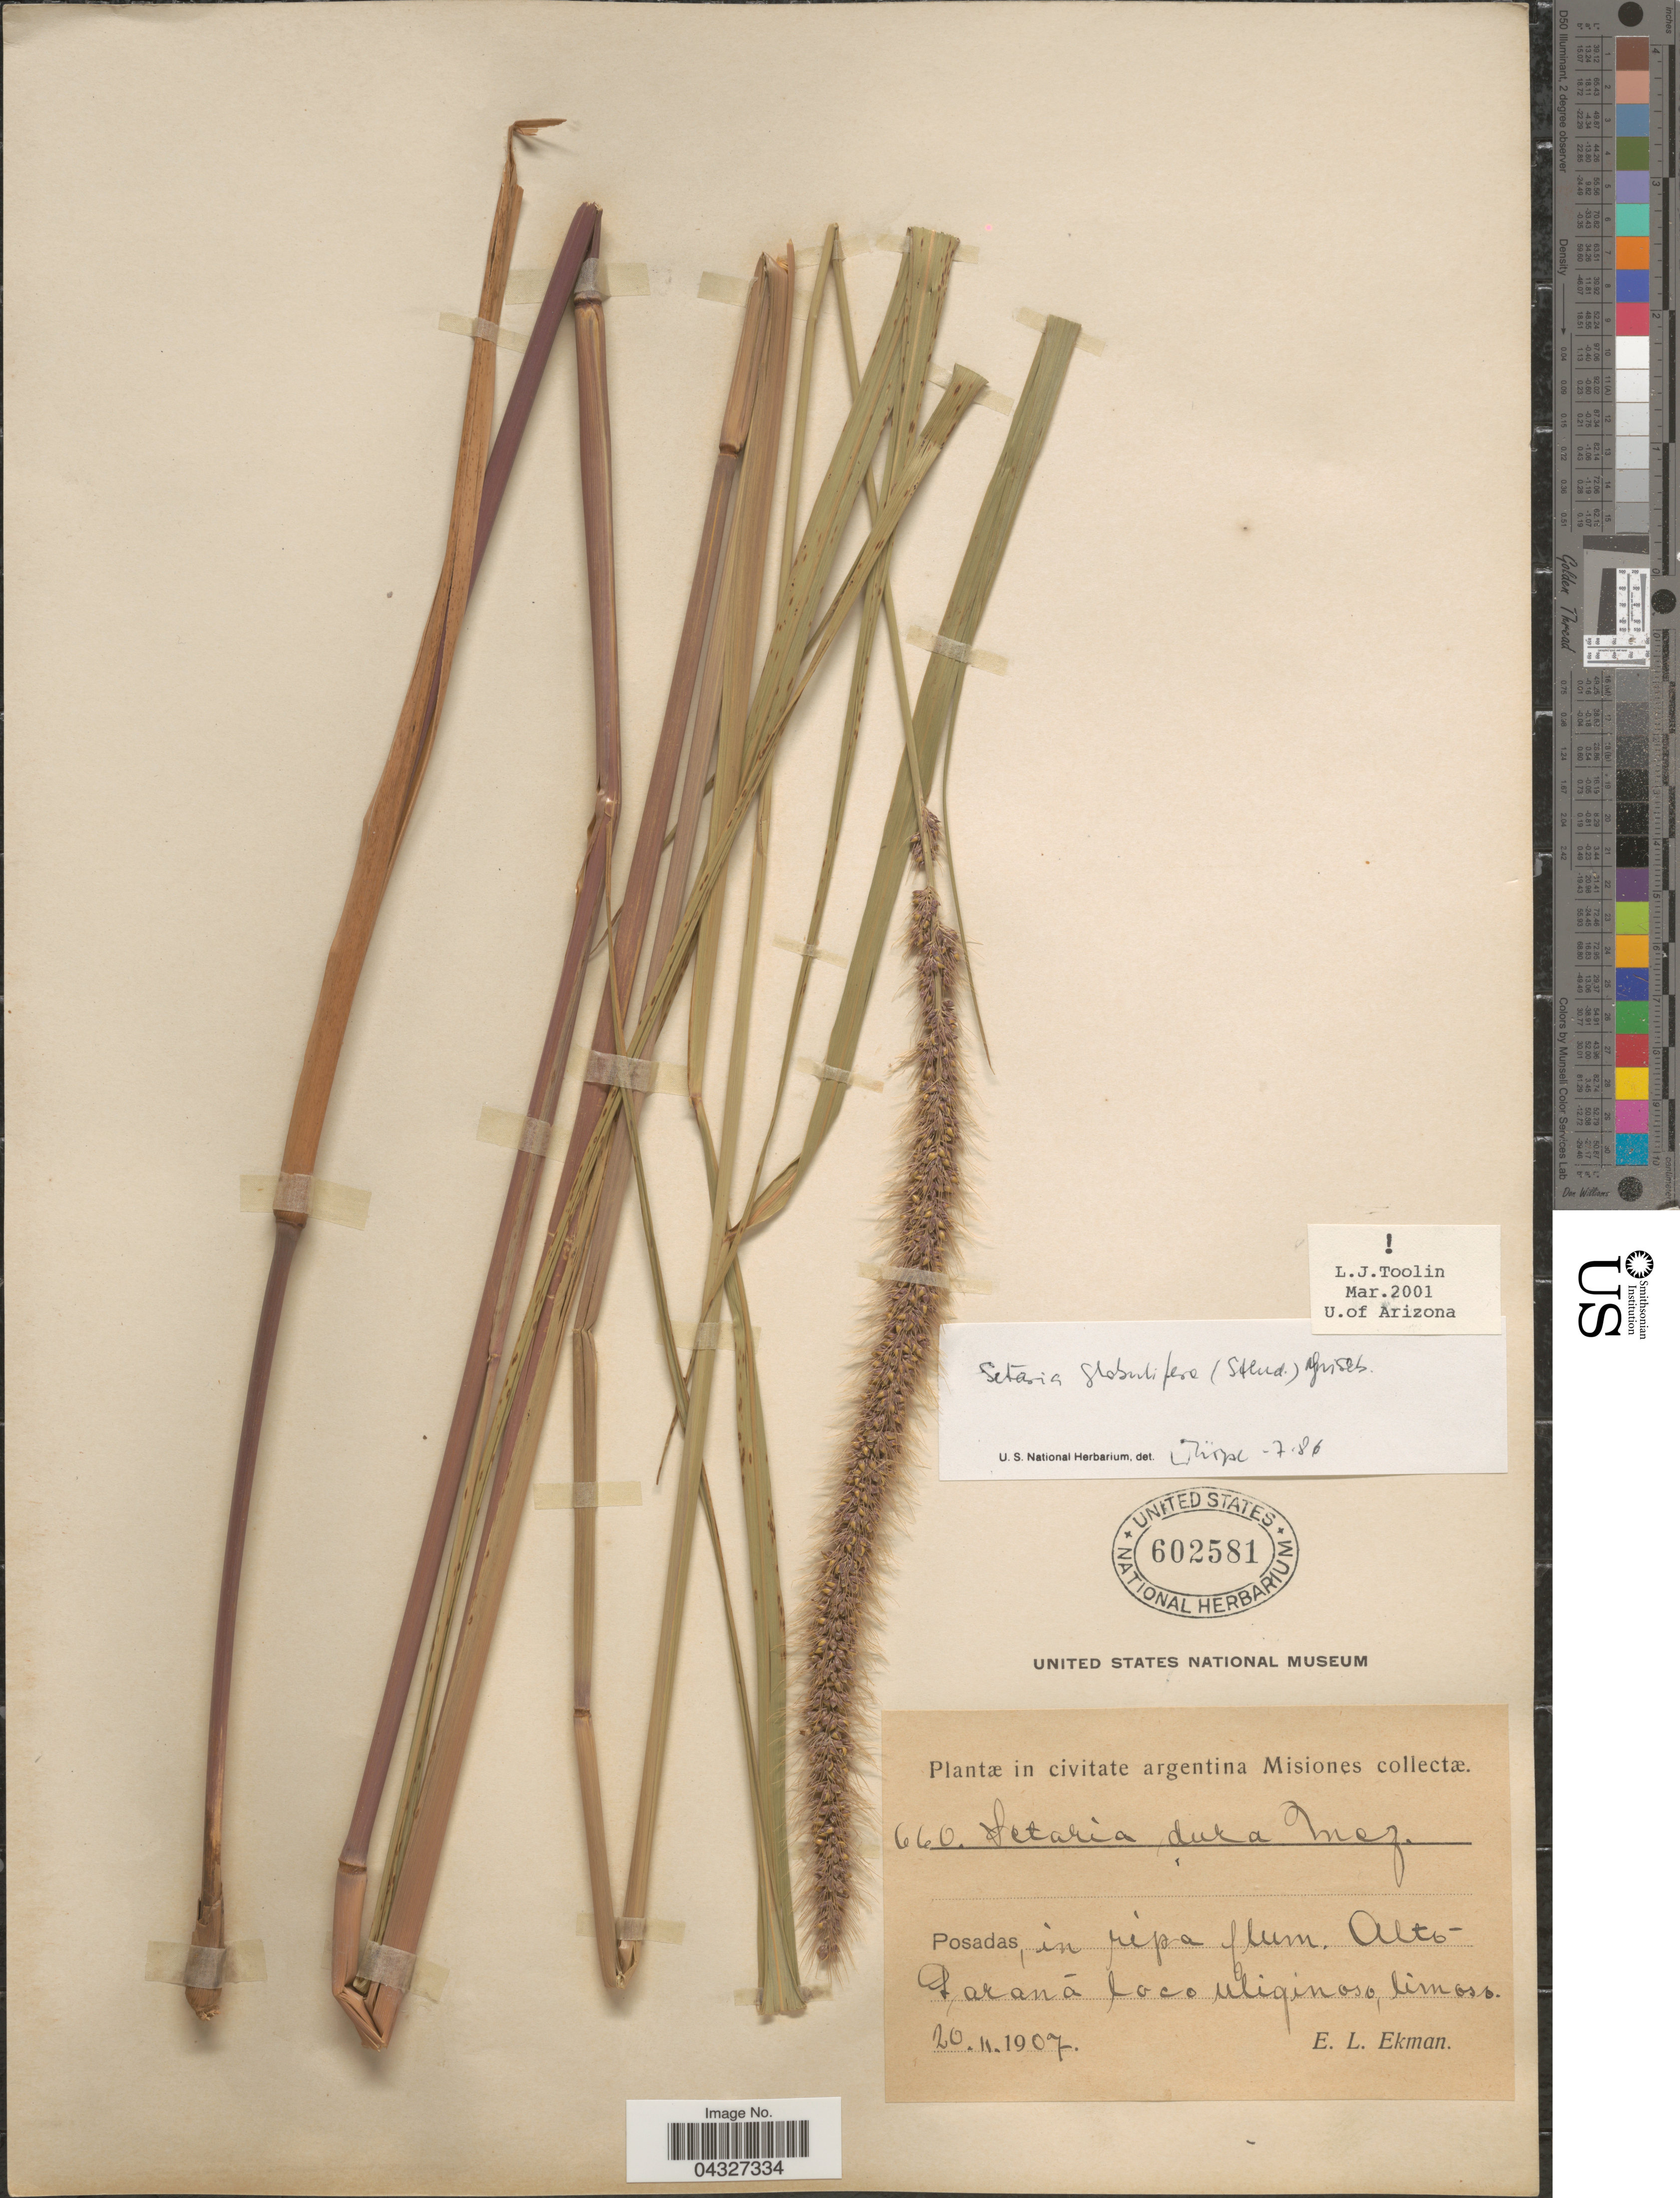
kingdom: Plantae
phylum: Tracheophyta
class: Liliopsida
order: Poales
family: Poaceae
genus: Setaria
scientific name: Setaria globulifera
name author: Griseb.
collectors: E. L. Ekman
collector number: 660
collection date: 1907-11-20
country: Paraguay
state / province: Alto Parana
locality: Posadas, in ripa flum. Alto- Paraná loco uliginoso, limoss.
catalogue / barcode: US 602581